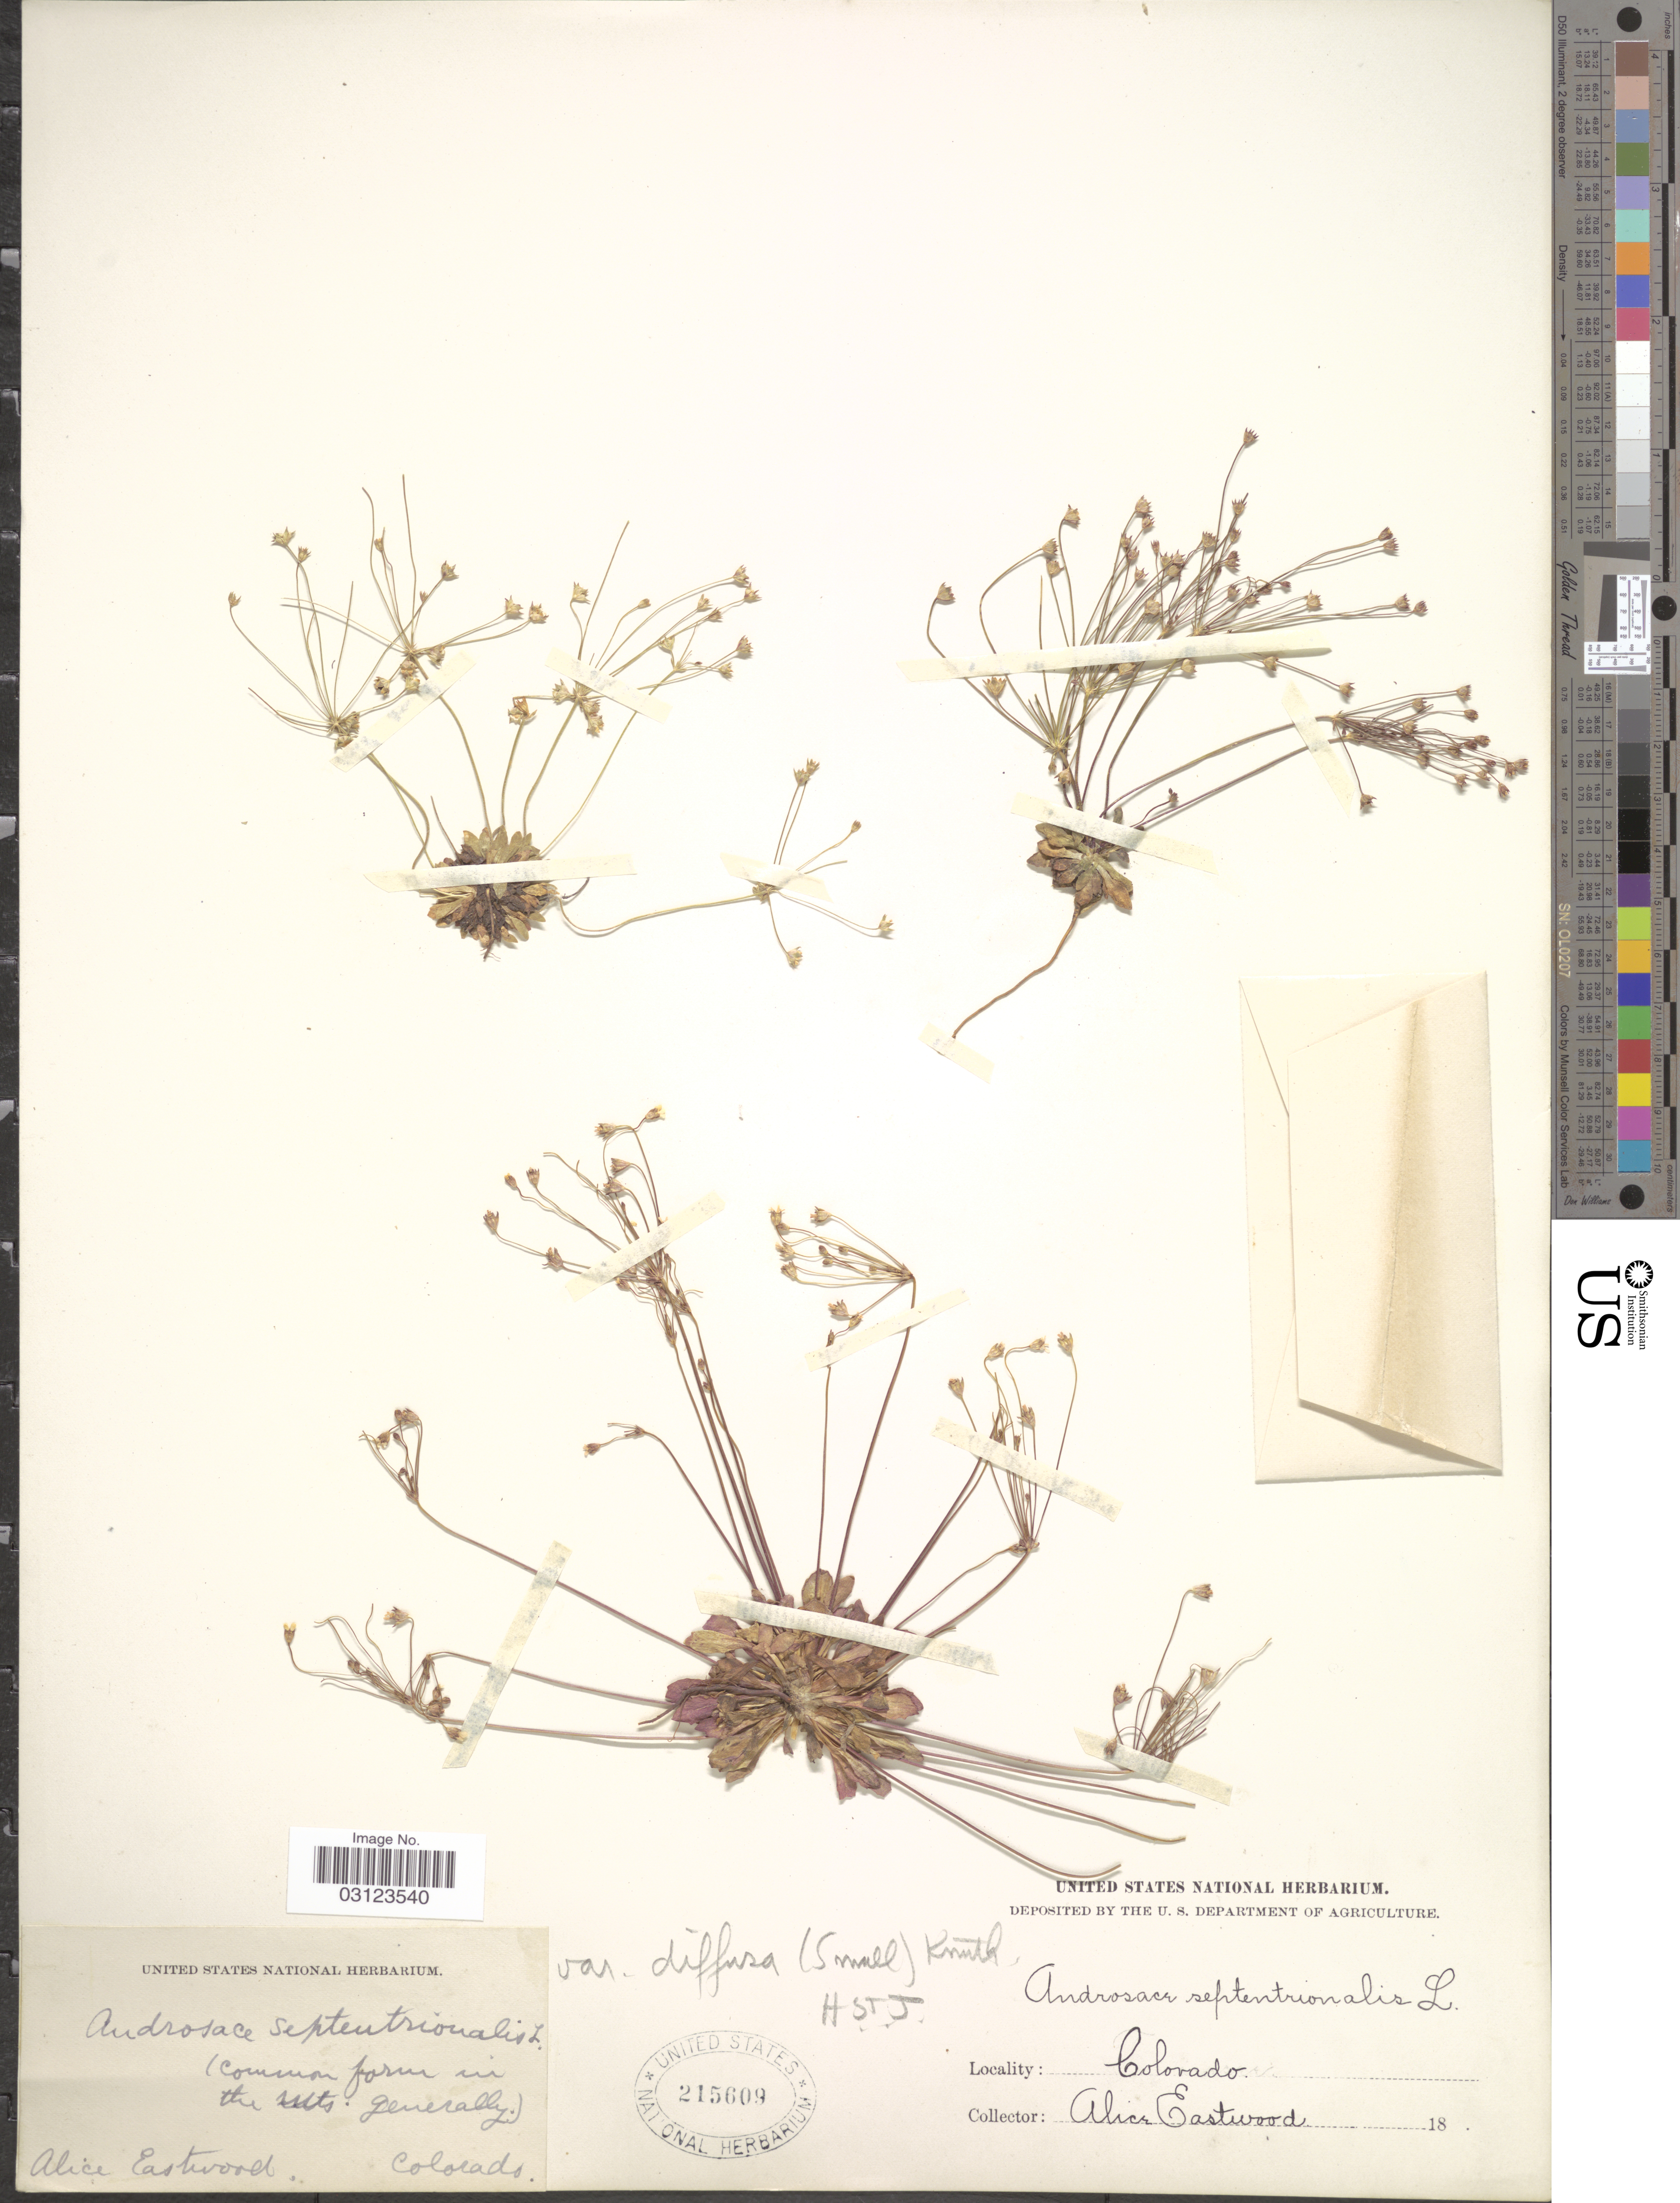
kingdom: Plantae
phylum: Tracheophyta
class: Magnoliopsida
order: Ericales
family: Primulaceae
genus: Androsace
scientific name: Androsace septentrionalis var. puberulenta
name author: (Rydb.) R. Knuth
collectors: A. Eastwood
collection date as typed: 18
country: United States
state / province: Colorado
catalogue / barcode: US 215609